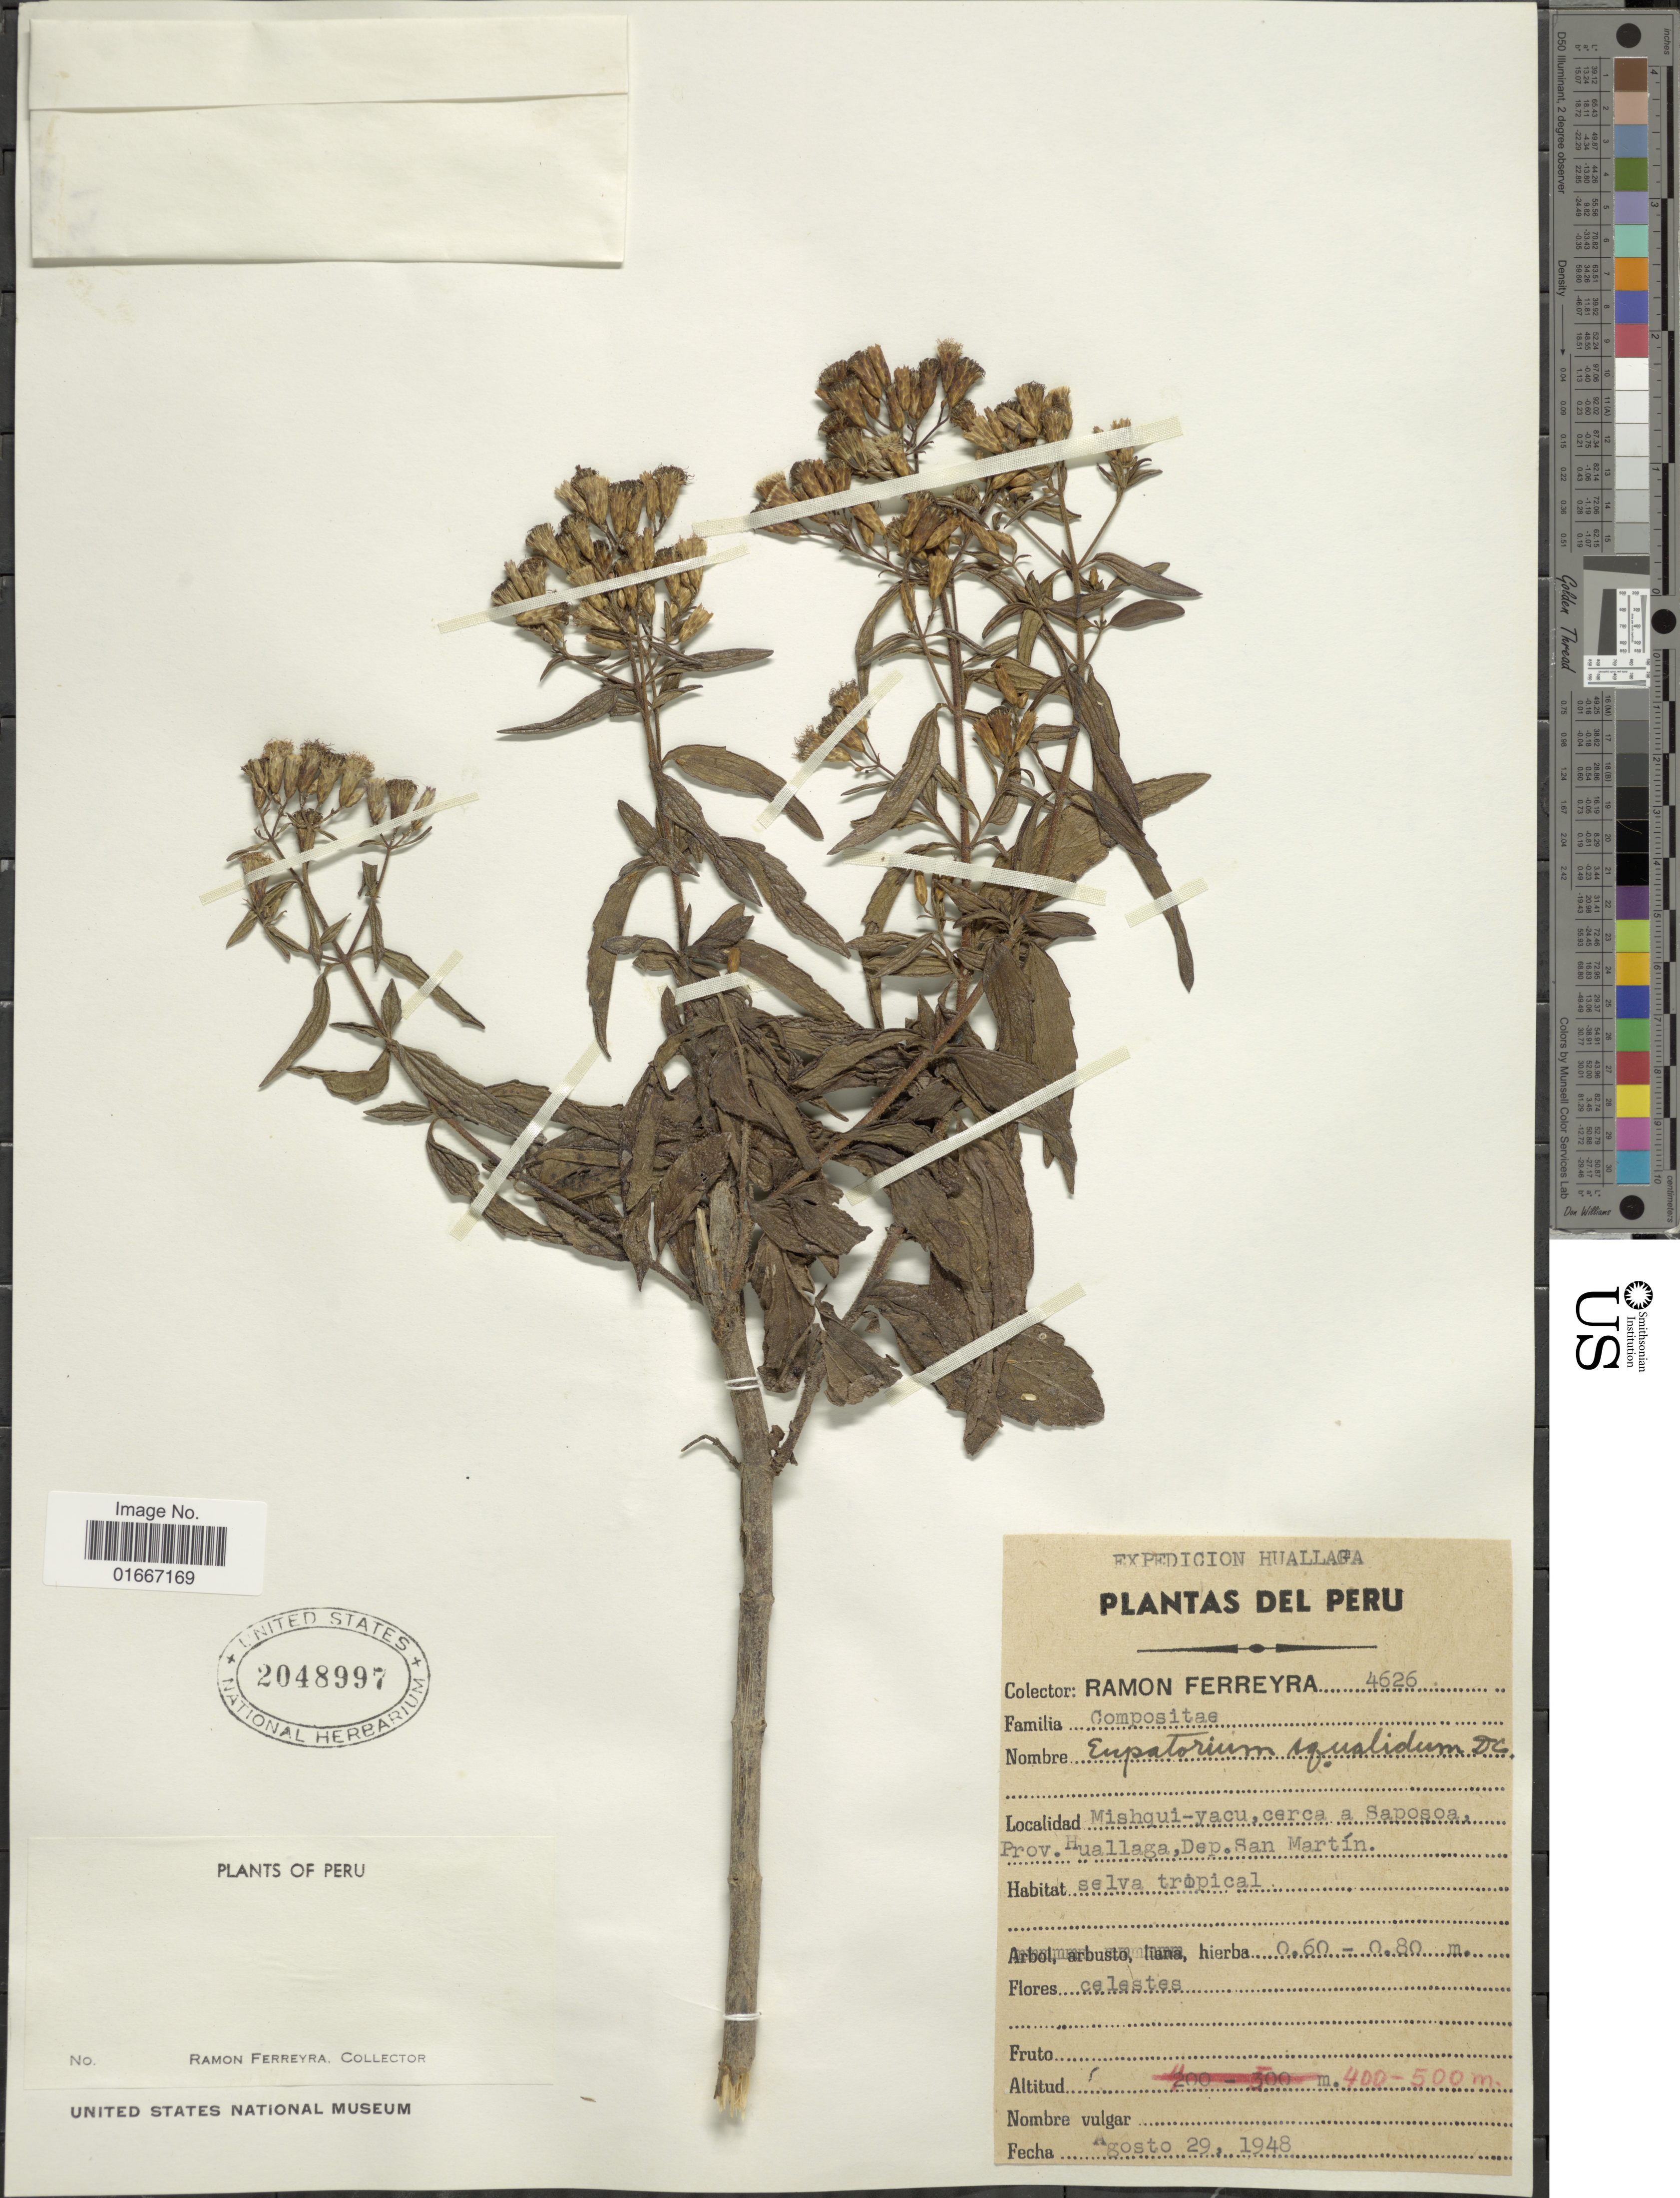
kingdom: Plantae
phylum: Tracheophyta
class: Magnoliopsida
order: Asterales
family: Asteraceae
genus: Chromolaena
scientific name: Chromolaena squalida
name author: (DC.) R.M. King & H. Rob.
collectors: R. A. Ferreyra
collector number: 4626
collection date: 1948-08-29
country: Peru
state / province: San Martín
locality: Mishqui-yacu, cerca a Saposoa. Prov. Huallaga, Dep. San Martin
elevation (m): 400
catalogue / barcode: US 2048997